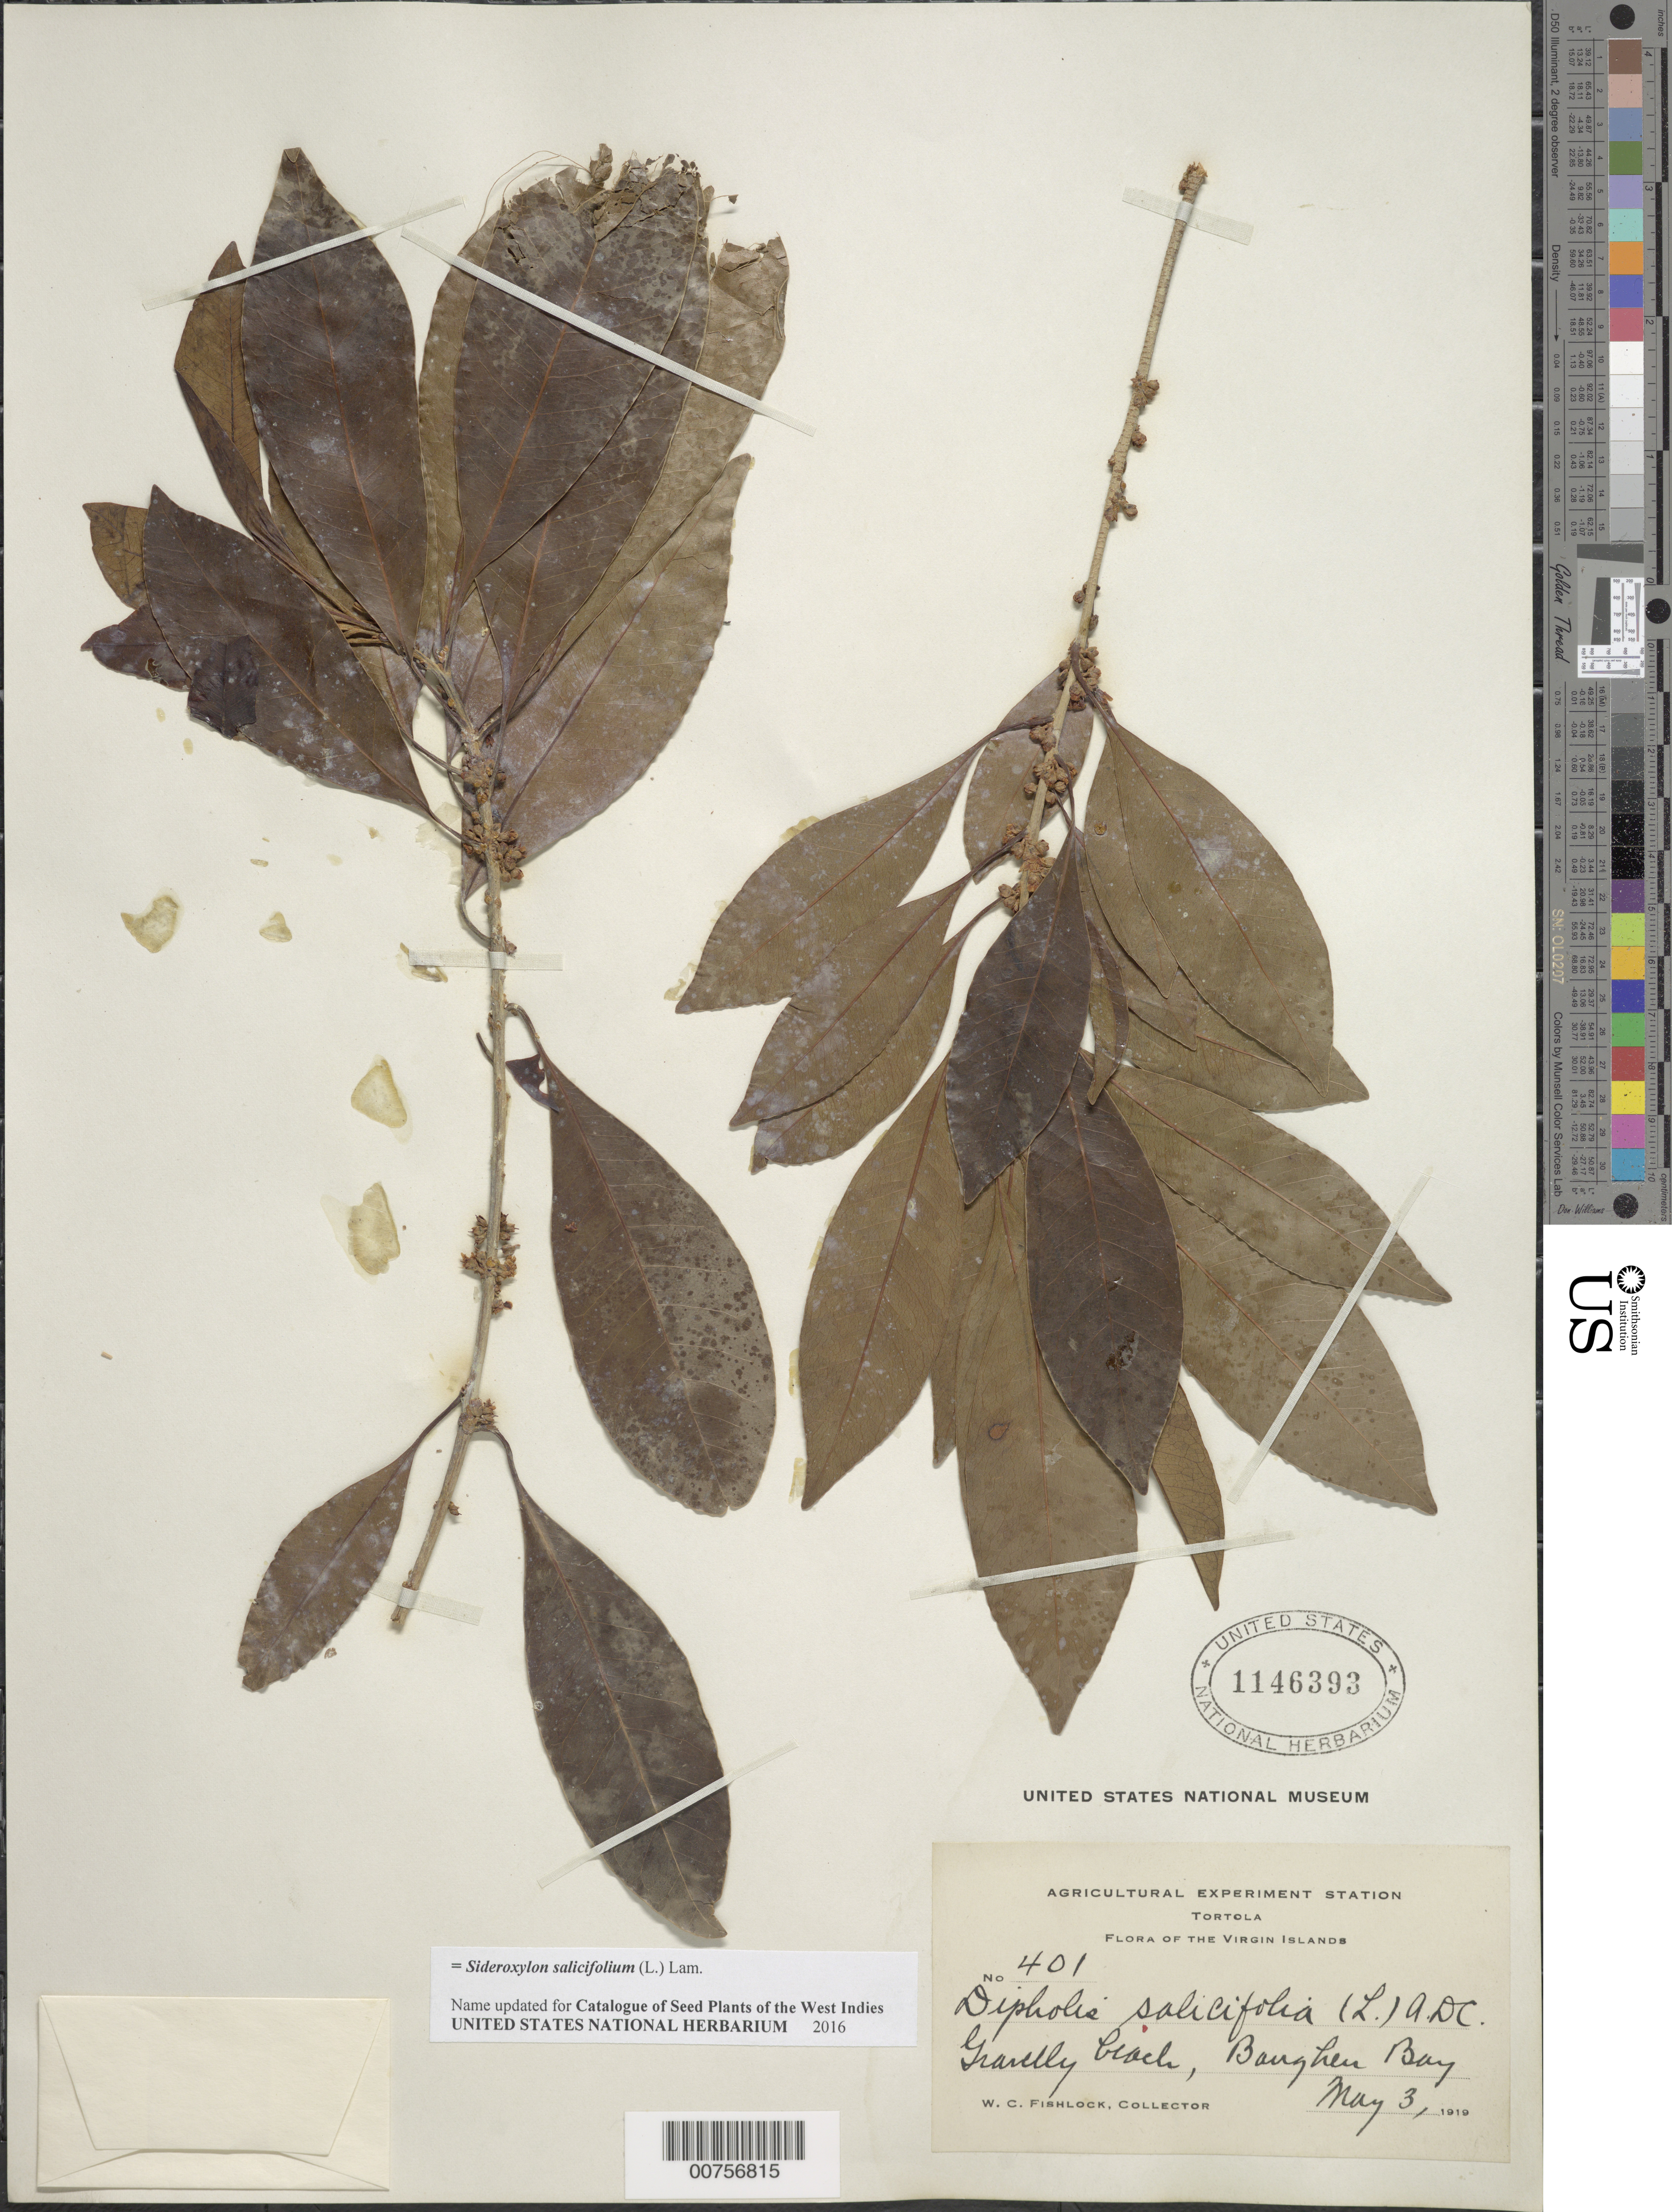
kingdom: Plantae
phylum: Tracheophyta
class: Magnoliopsida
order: Ericales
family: Sapotaceae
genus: Sideroxylon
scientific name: Sideroxylon salicifolium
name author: (L.) Lam.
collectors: W. Fishlock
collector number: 401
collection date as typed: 03 May 1919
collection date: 1919-05-03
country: British Virgin Islands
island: Tortola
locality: Baugher Bay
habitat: Gravelly beach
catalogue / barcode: US 1146393